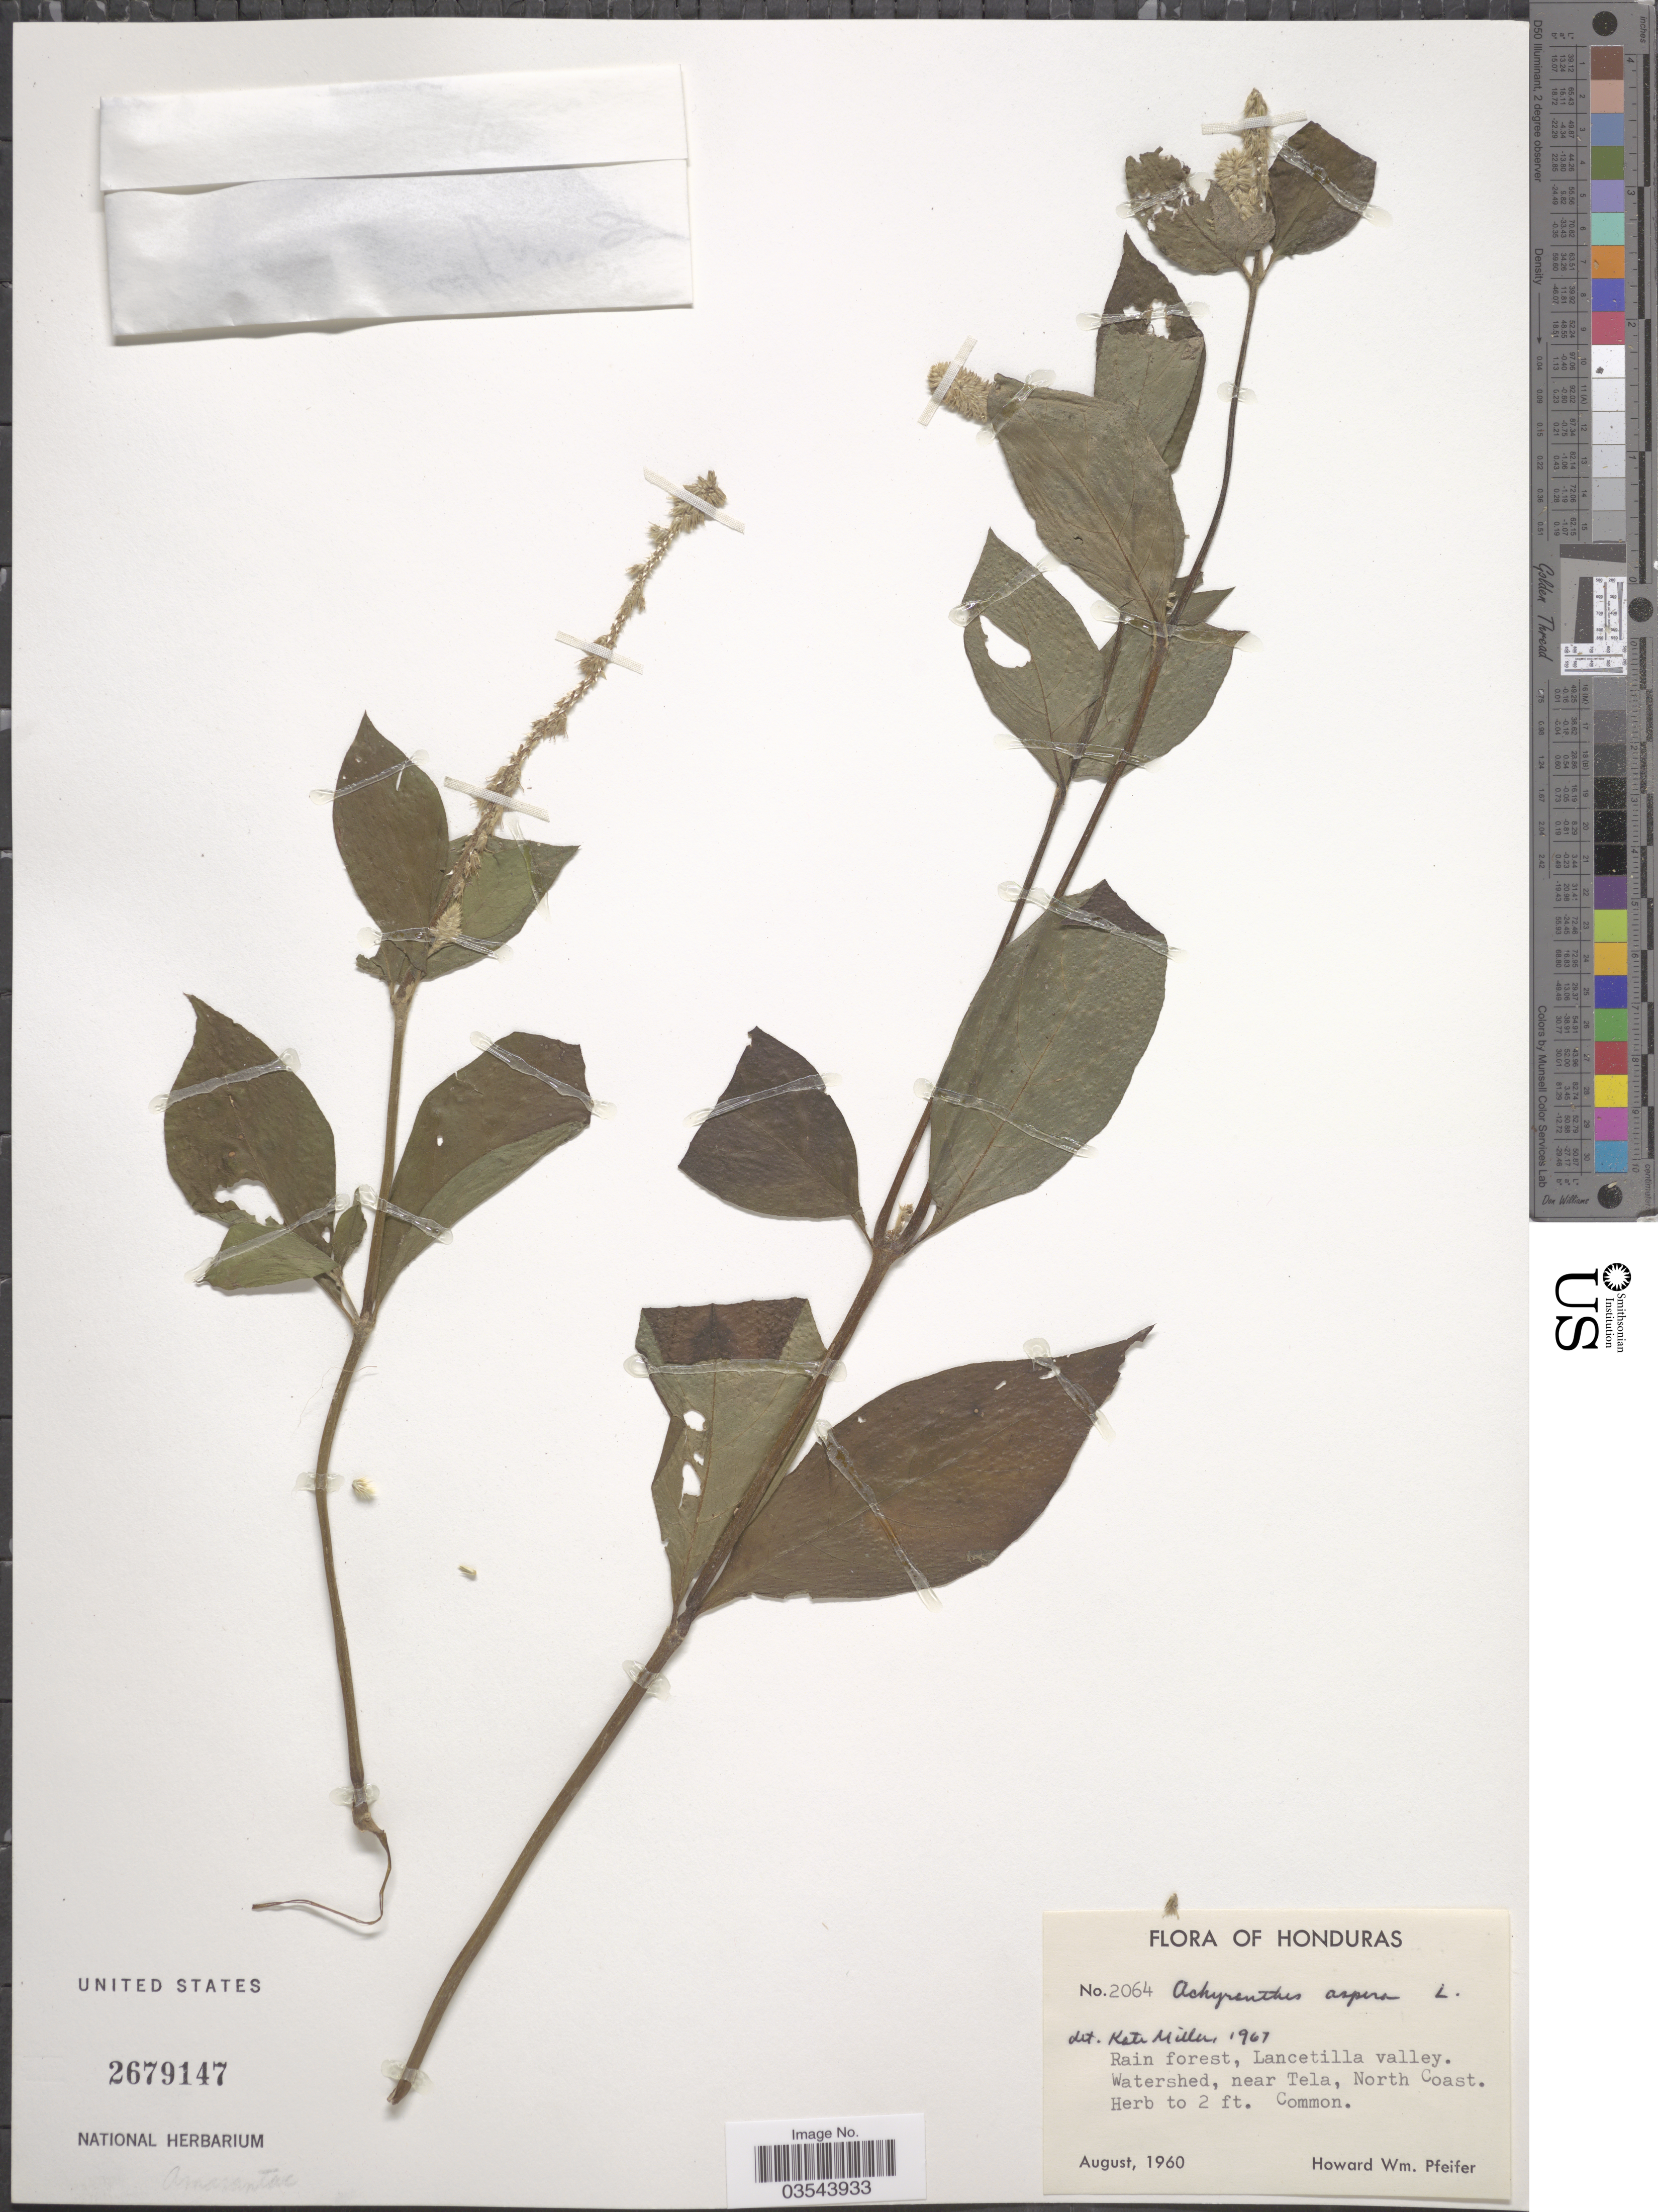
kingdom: Plantae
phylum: Tracheophyta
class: Magnoliopsida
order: Caryophyllales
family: Amaranthaceae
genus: Achyranthes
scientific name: Achyranthes aspera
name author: L.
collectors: H. W. Pfeifer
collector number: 2064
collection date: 1960-08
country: Honduras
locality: Rain forest, Lancetilla valley. Watershed, near Tela, North Coast.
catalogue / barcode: US 2679147